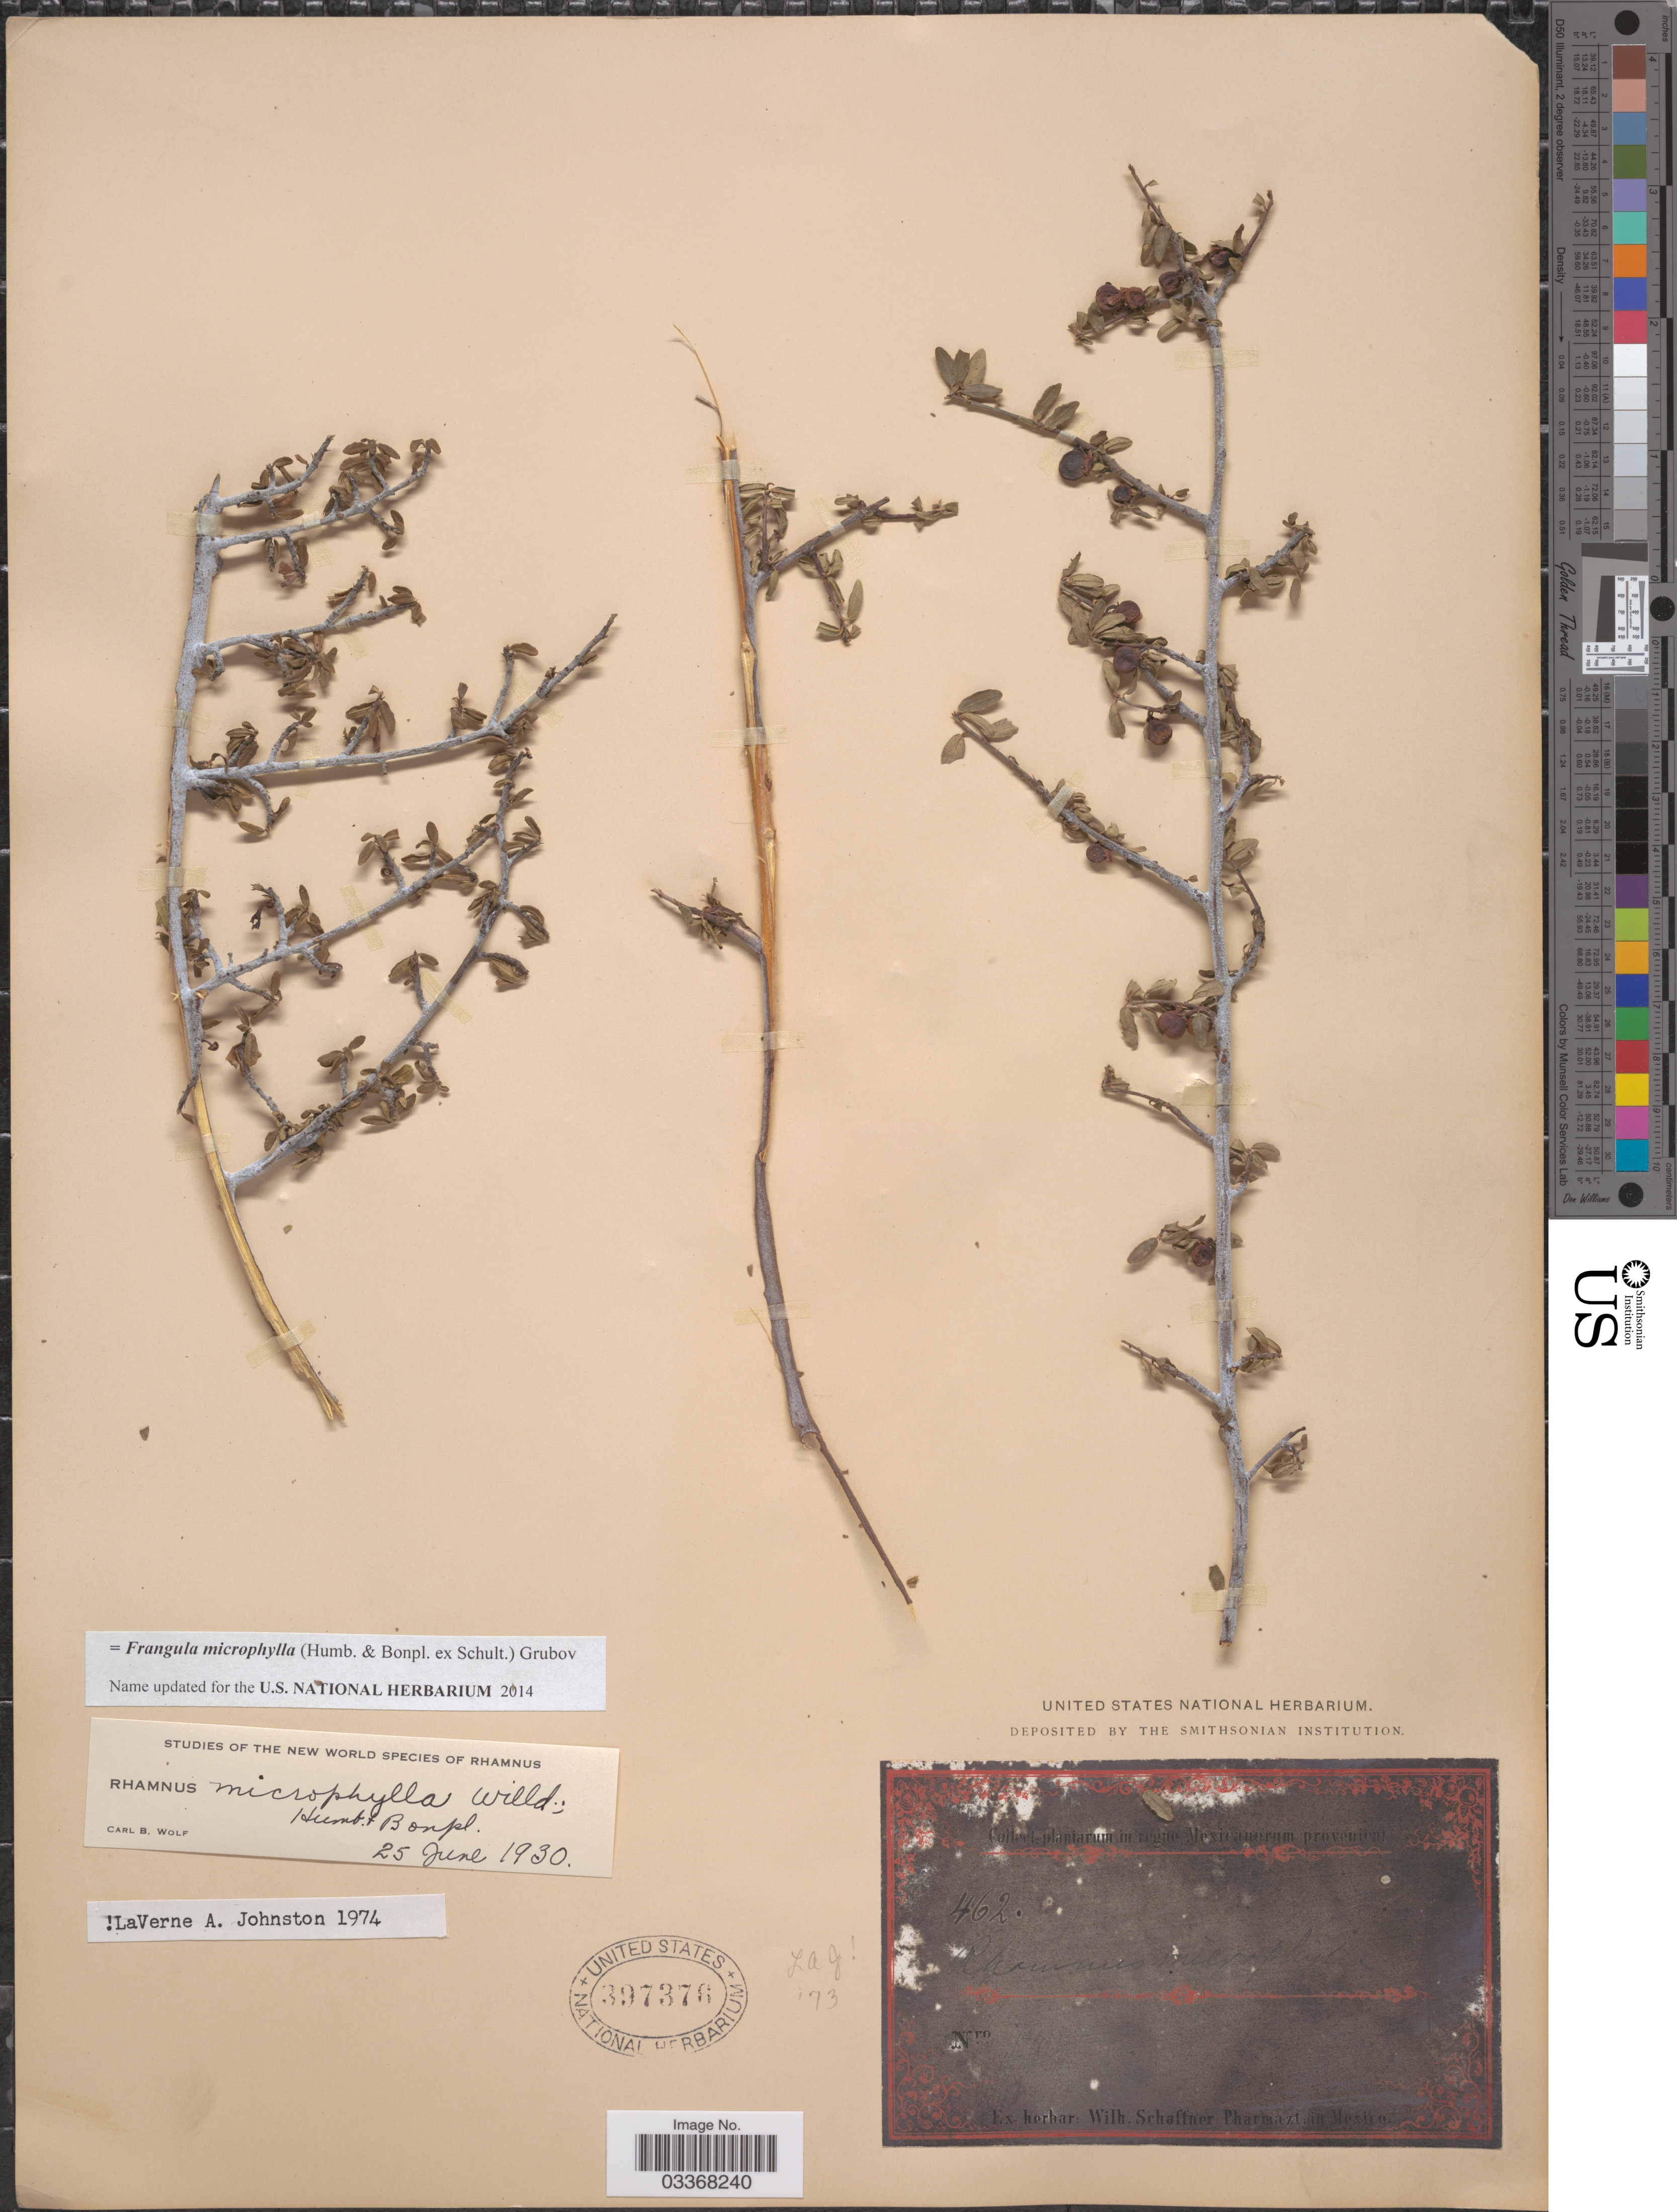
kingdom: Plantae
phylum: Tracheophyta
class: Magnoliopsida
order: Rosales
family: Rhamnaceae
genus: Frangula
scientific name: Frangula microphylla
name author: (Humb. & Bonpl. ex Schult.) Grubov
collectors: Ex herb. W. Schaffner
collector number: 462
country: Mexico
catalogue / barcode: US 397376